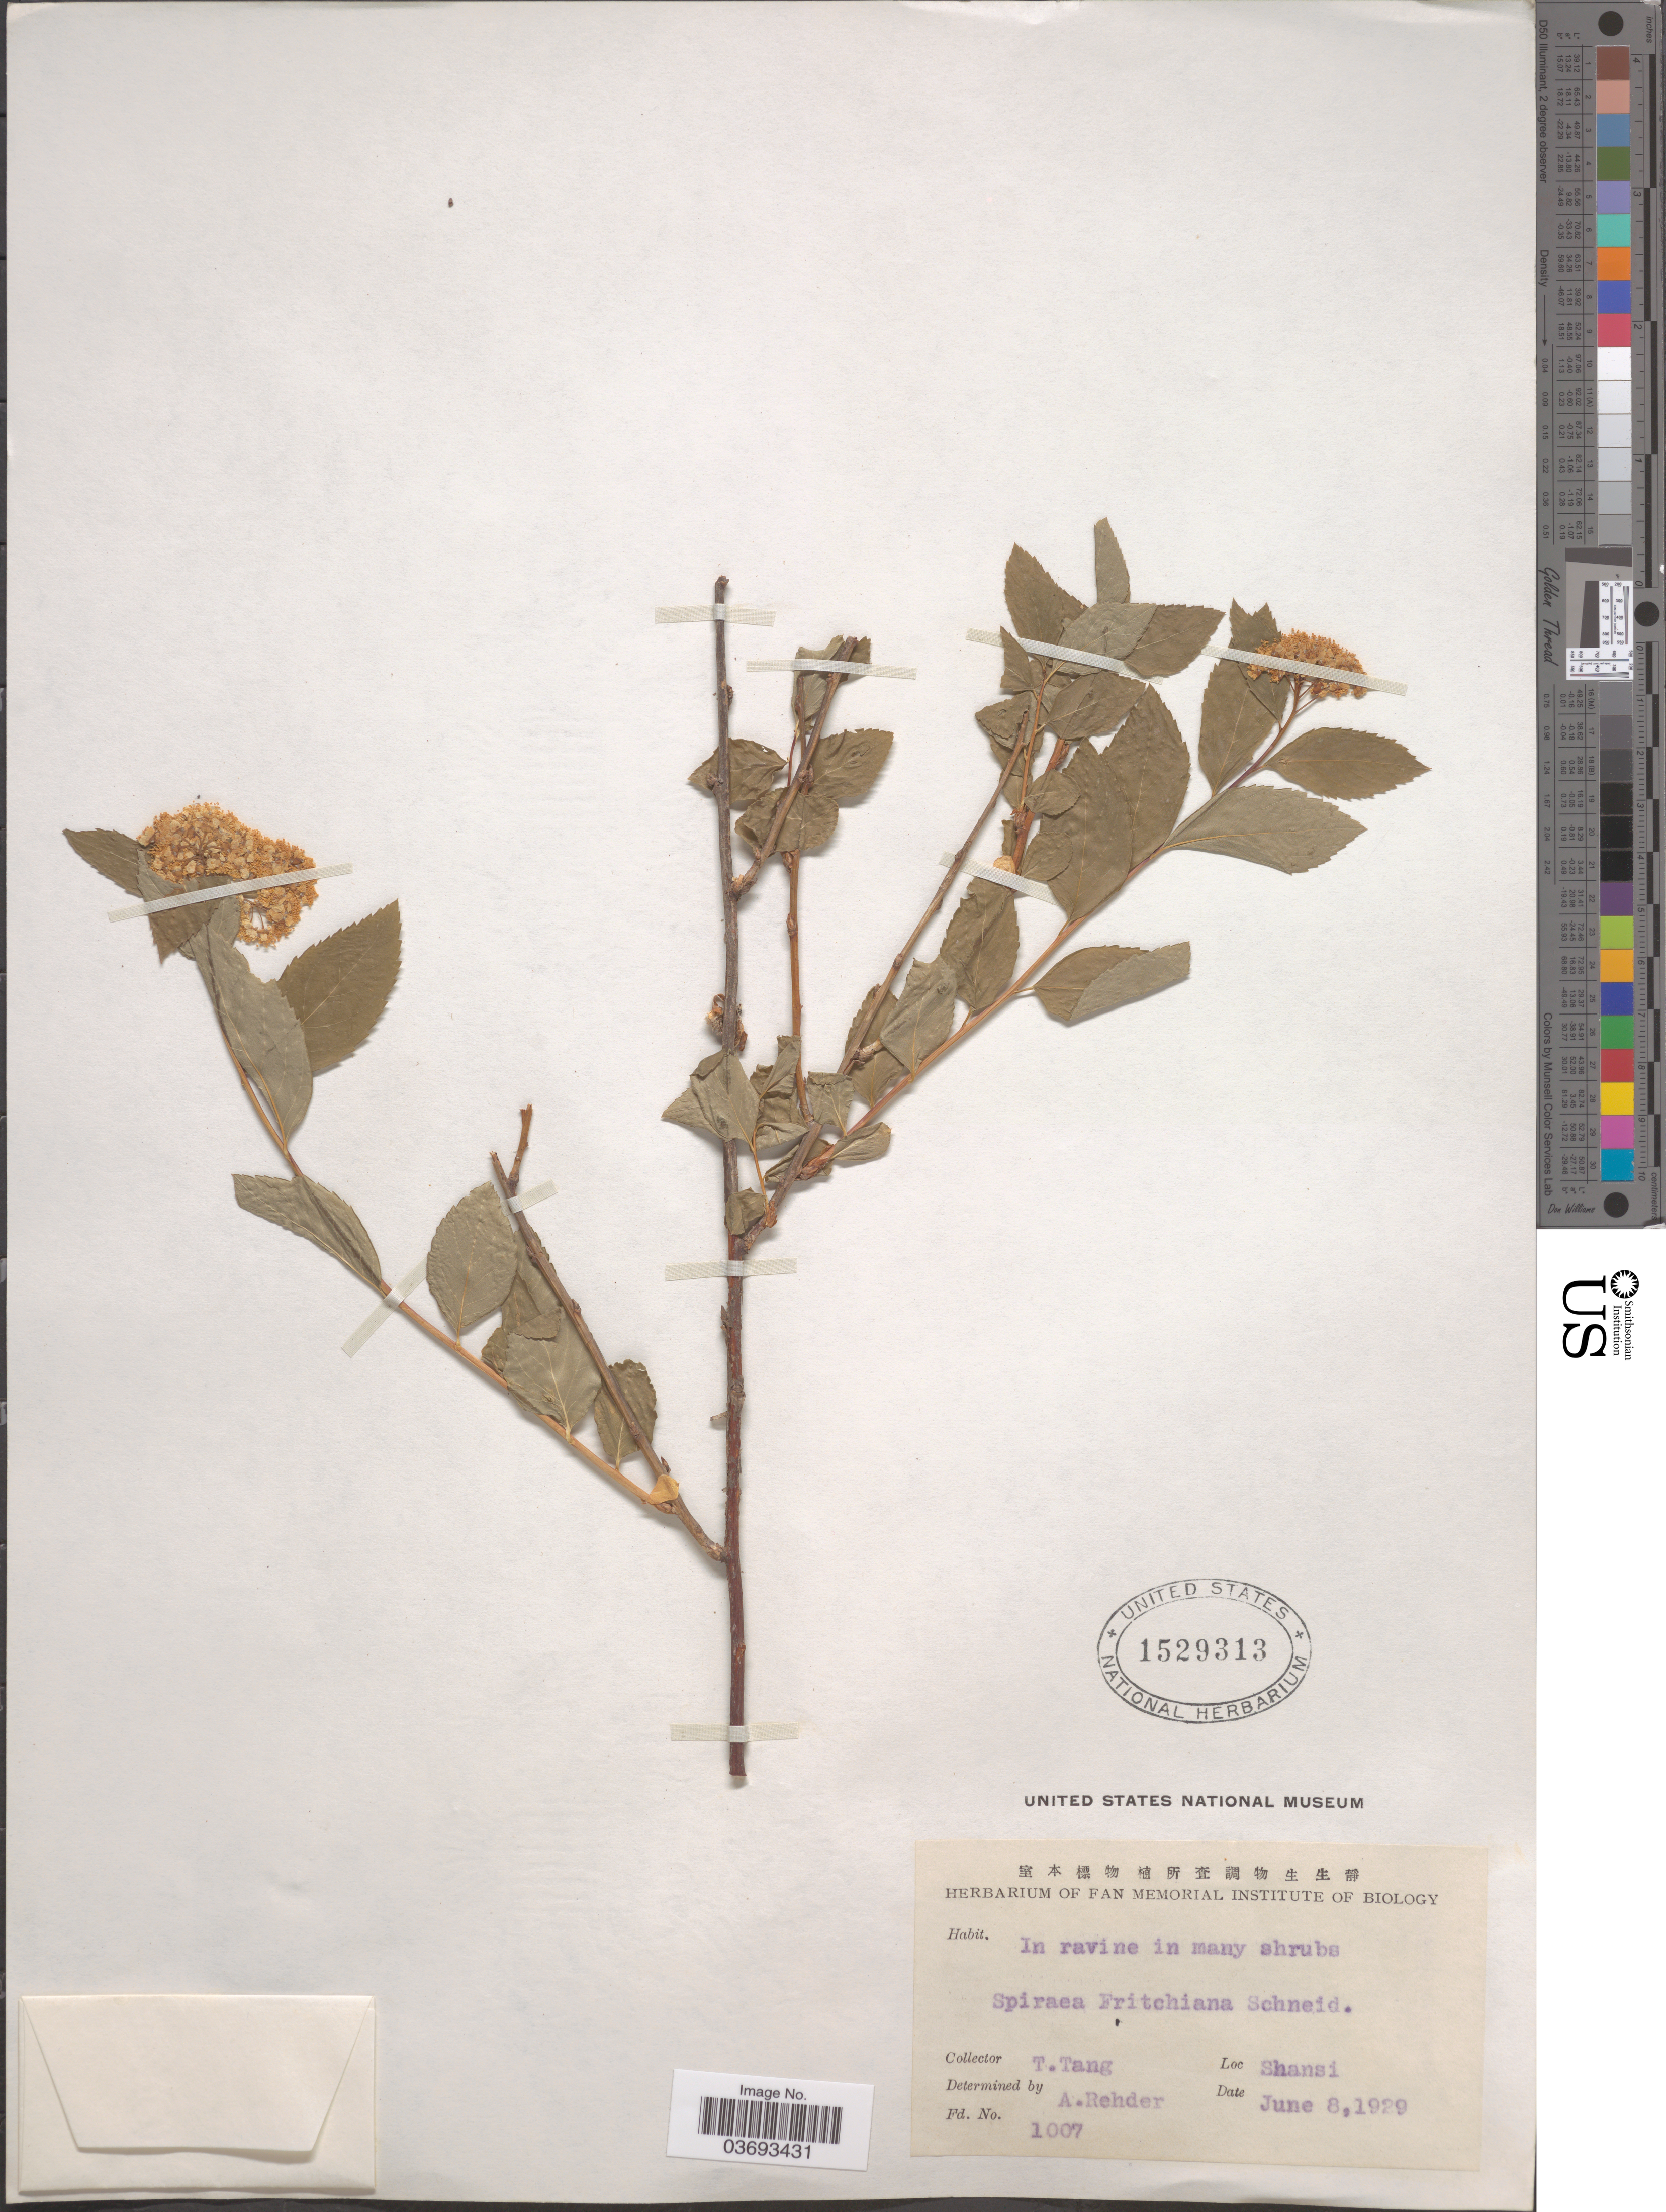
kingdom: Plantae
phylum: Tracheophyta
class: Magnoliopsida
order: Rosales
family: Rosaceae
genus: Spiraea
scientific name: Spiraea fritschiana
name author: C.K. Schneid.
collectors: T. Tang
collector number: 1007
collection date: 1929-06-08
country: China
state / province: Shanxi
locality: Shansi.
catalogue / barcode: US 1529313